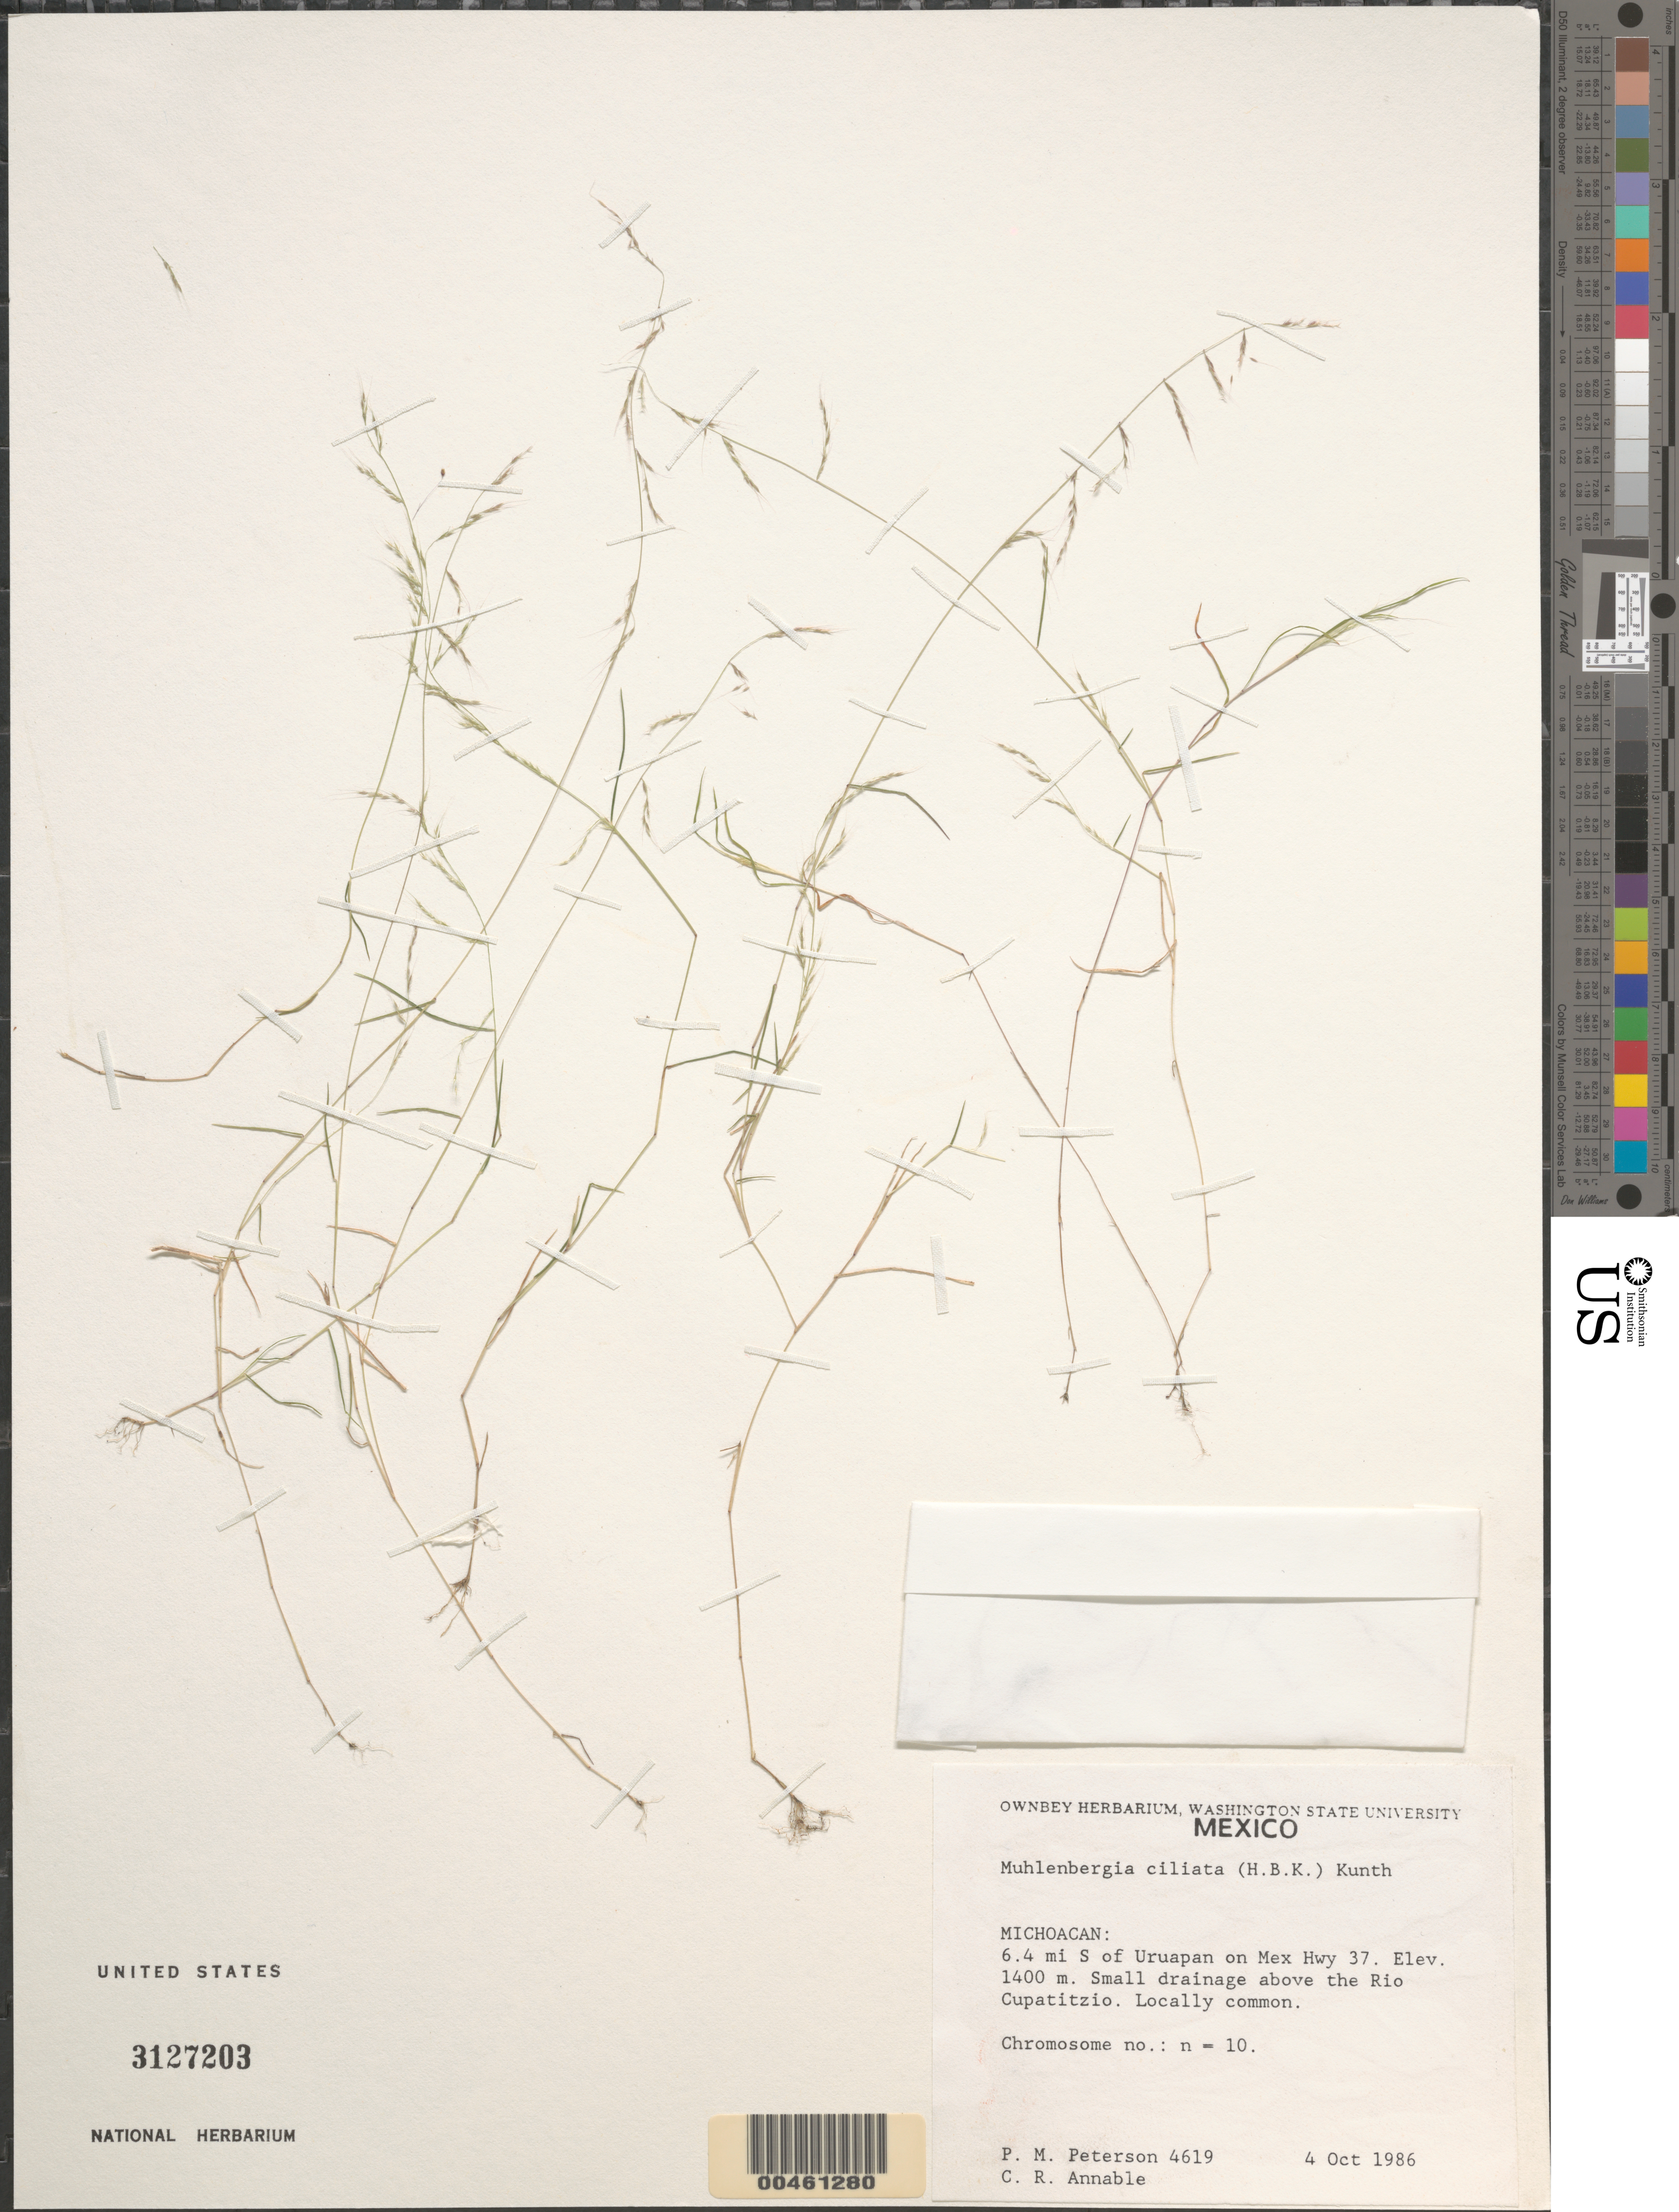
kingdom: Plantae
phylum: Tracheophyta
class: Liliopsida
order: Poales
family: Poaceae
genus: Muhlenbergia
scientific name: Muhlenbergia ciliata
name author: (Kunth) Trin.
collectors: P. M. Peterson & C. R. Annable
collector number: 04619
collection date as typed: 04 Oct 1986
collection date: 1986-10-04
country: Mexico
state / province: Michoacán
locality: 6.4 mi S of Uruapan on Mex 37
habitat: Small drainage above the Rio Cupatitzio.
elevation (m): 1400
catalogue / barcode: US 3127203